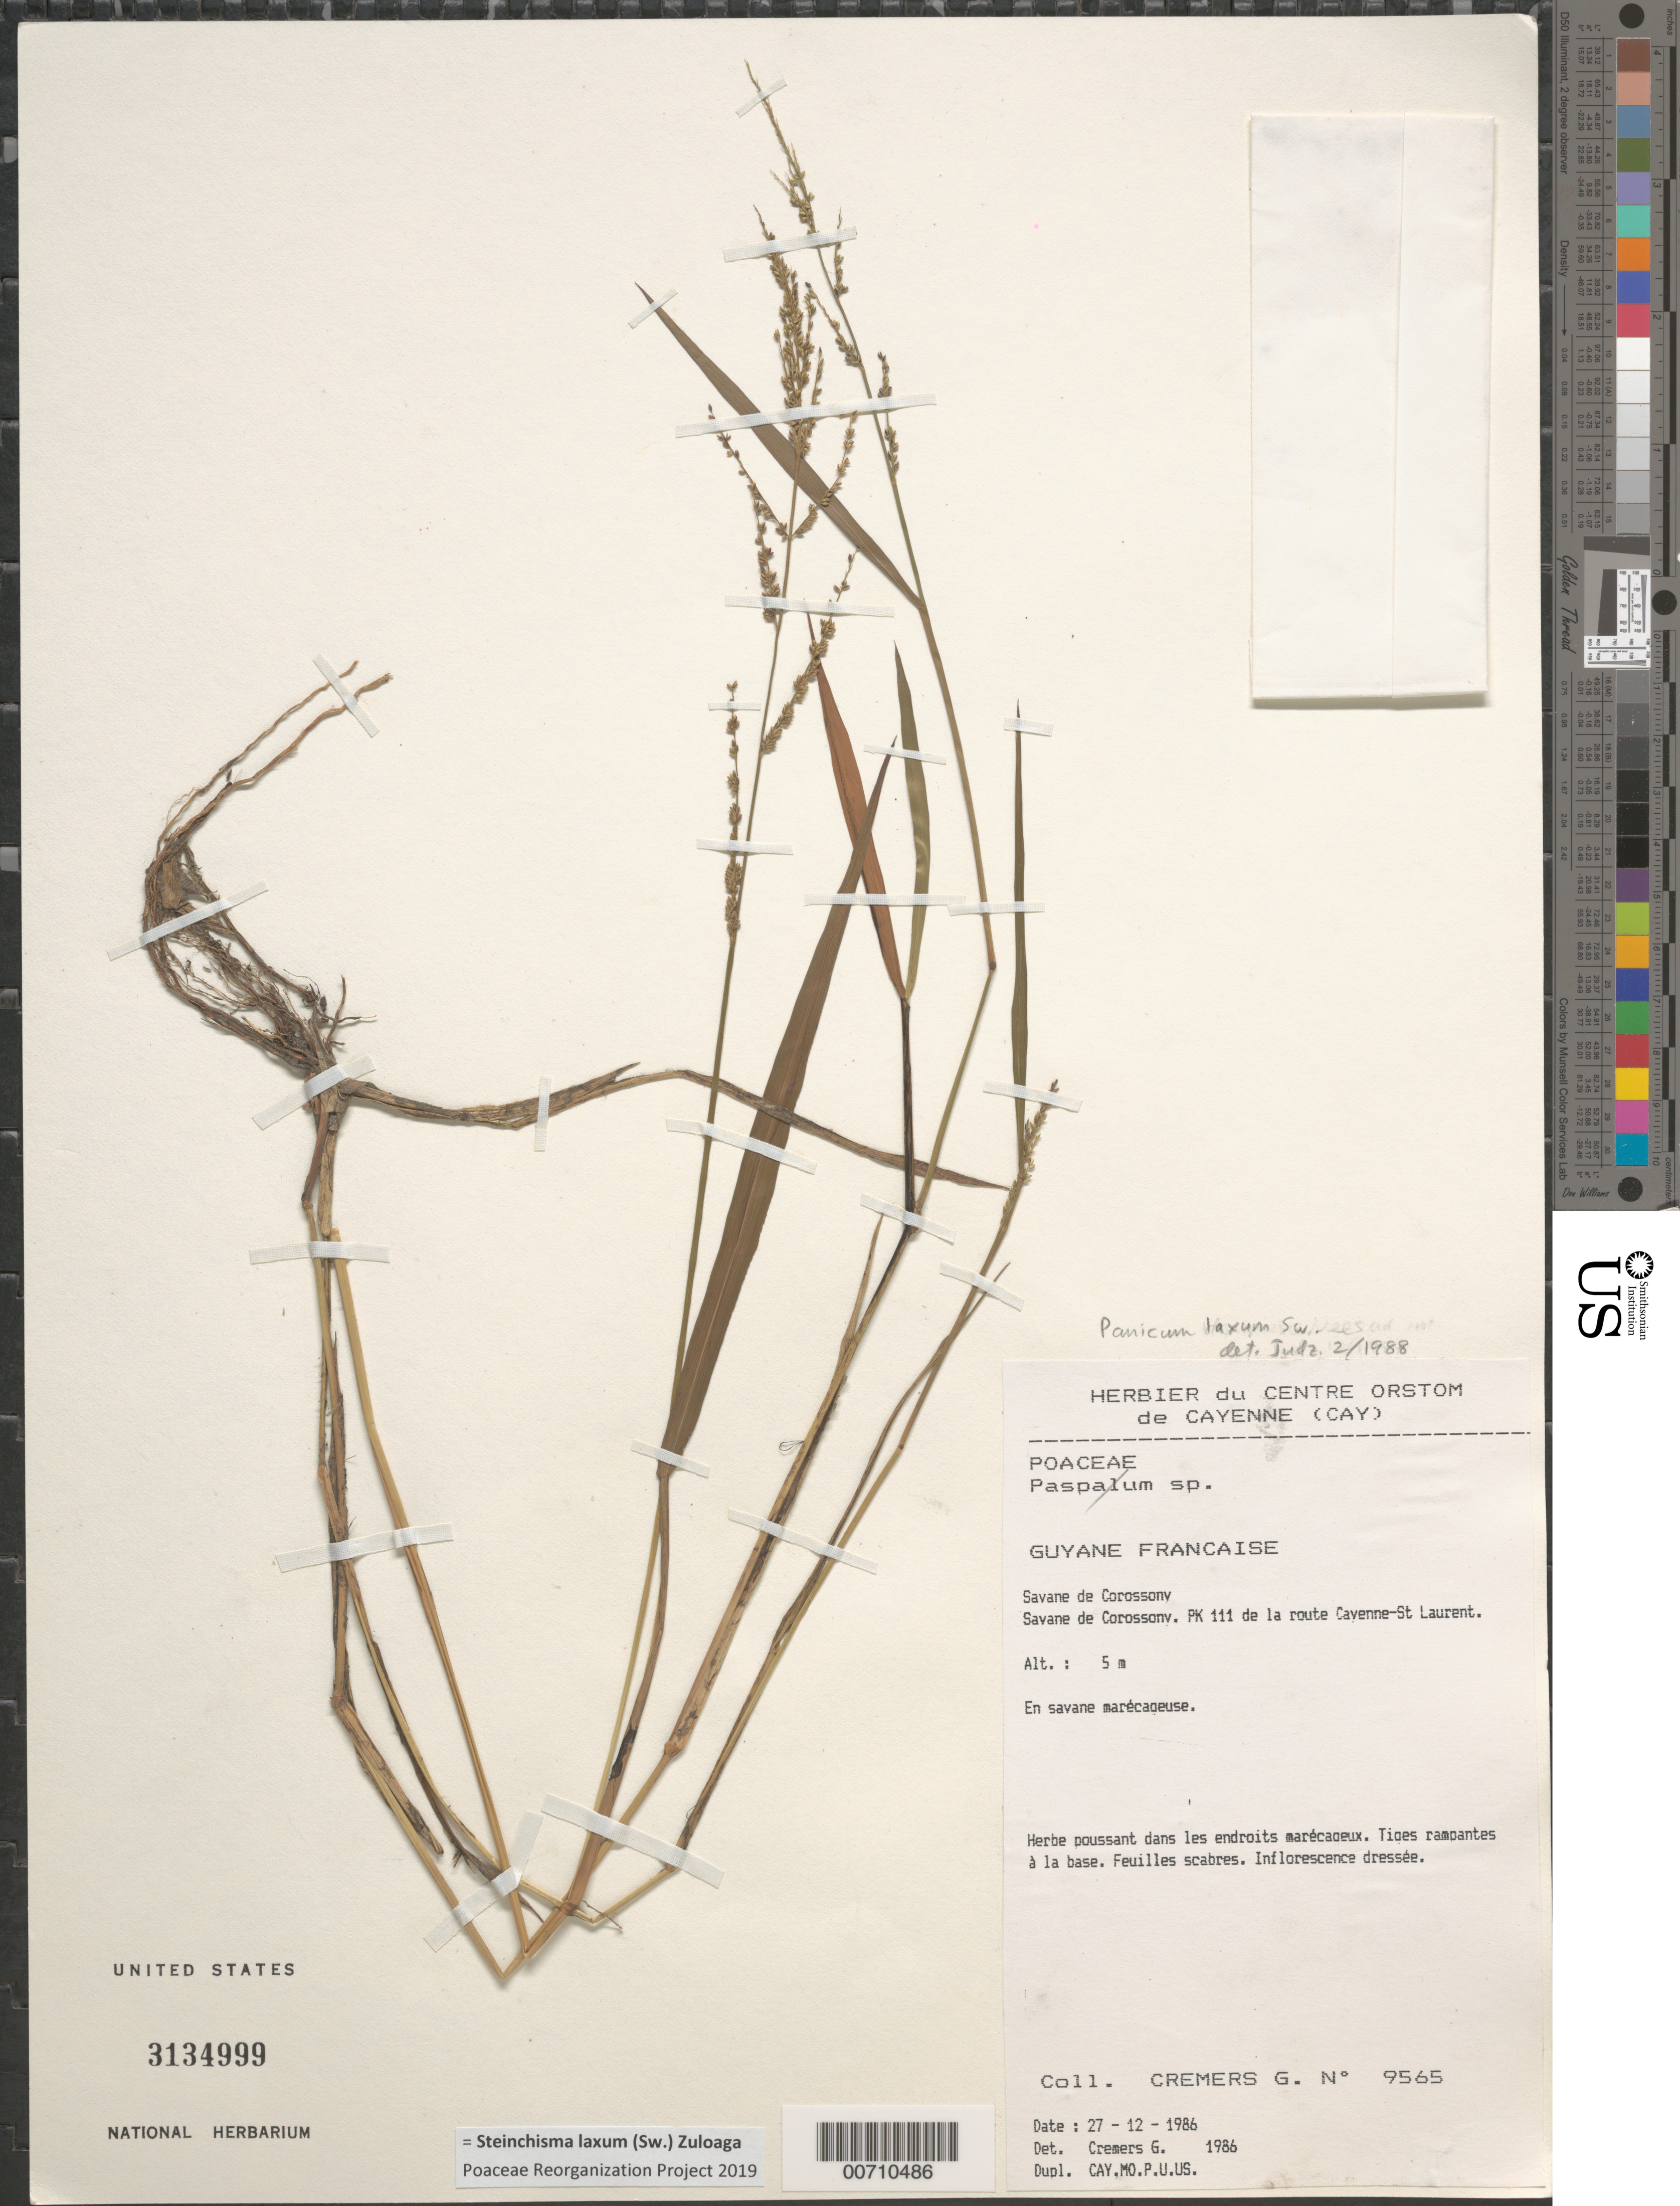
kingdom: Plantae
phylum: Tracheophyta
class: Liliopsida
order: Poales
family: Poaceae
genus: Panicum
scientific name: Panicum laxum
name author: Sw.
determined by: Judziewicz, E. J.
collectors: G. Cremers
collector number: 9565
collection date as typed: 27-Dec-86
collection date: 1986-12-27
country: French Guiana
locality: Savane de Corossony, PK 111 de la route Cayenne-St. Laurent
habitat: Marshy savanna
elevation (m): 5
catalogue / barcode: US 3134999